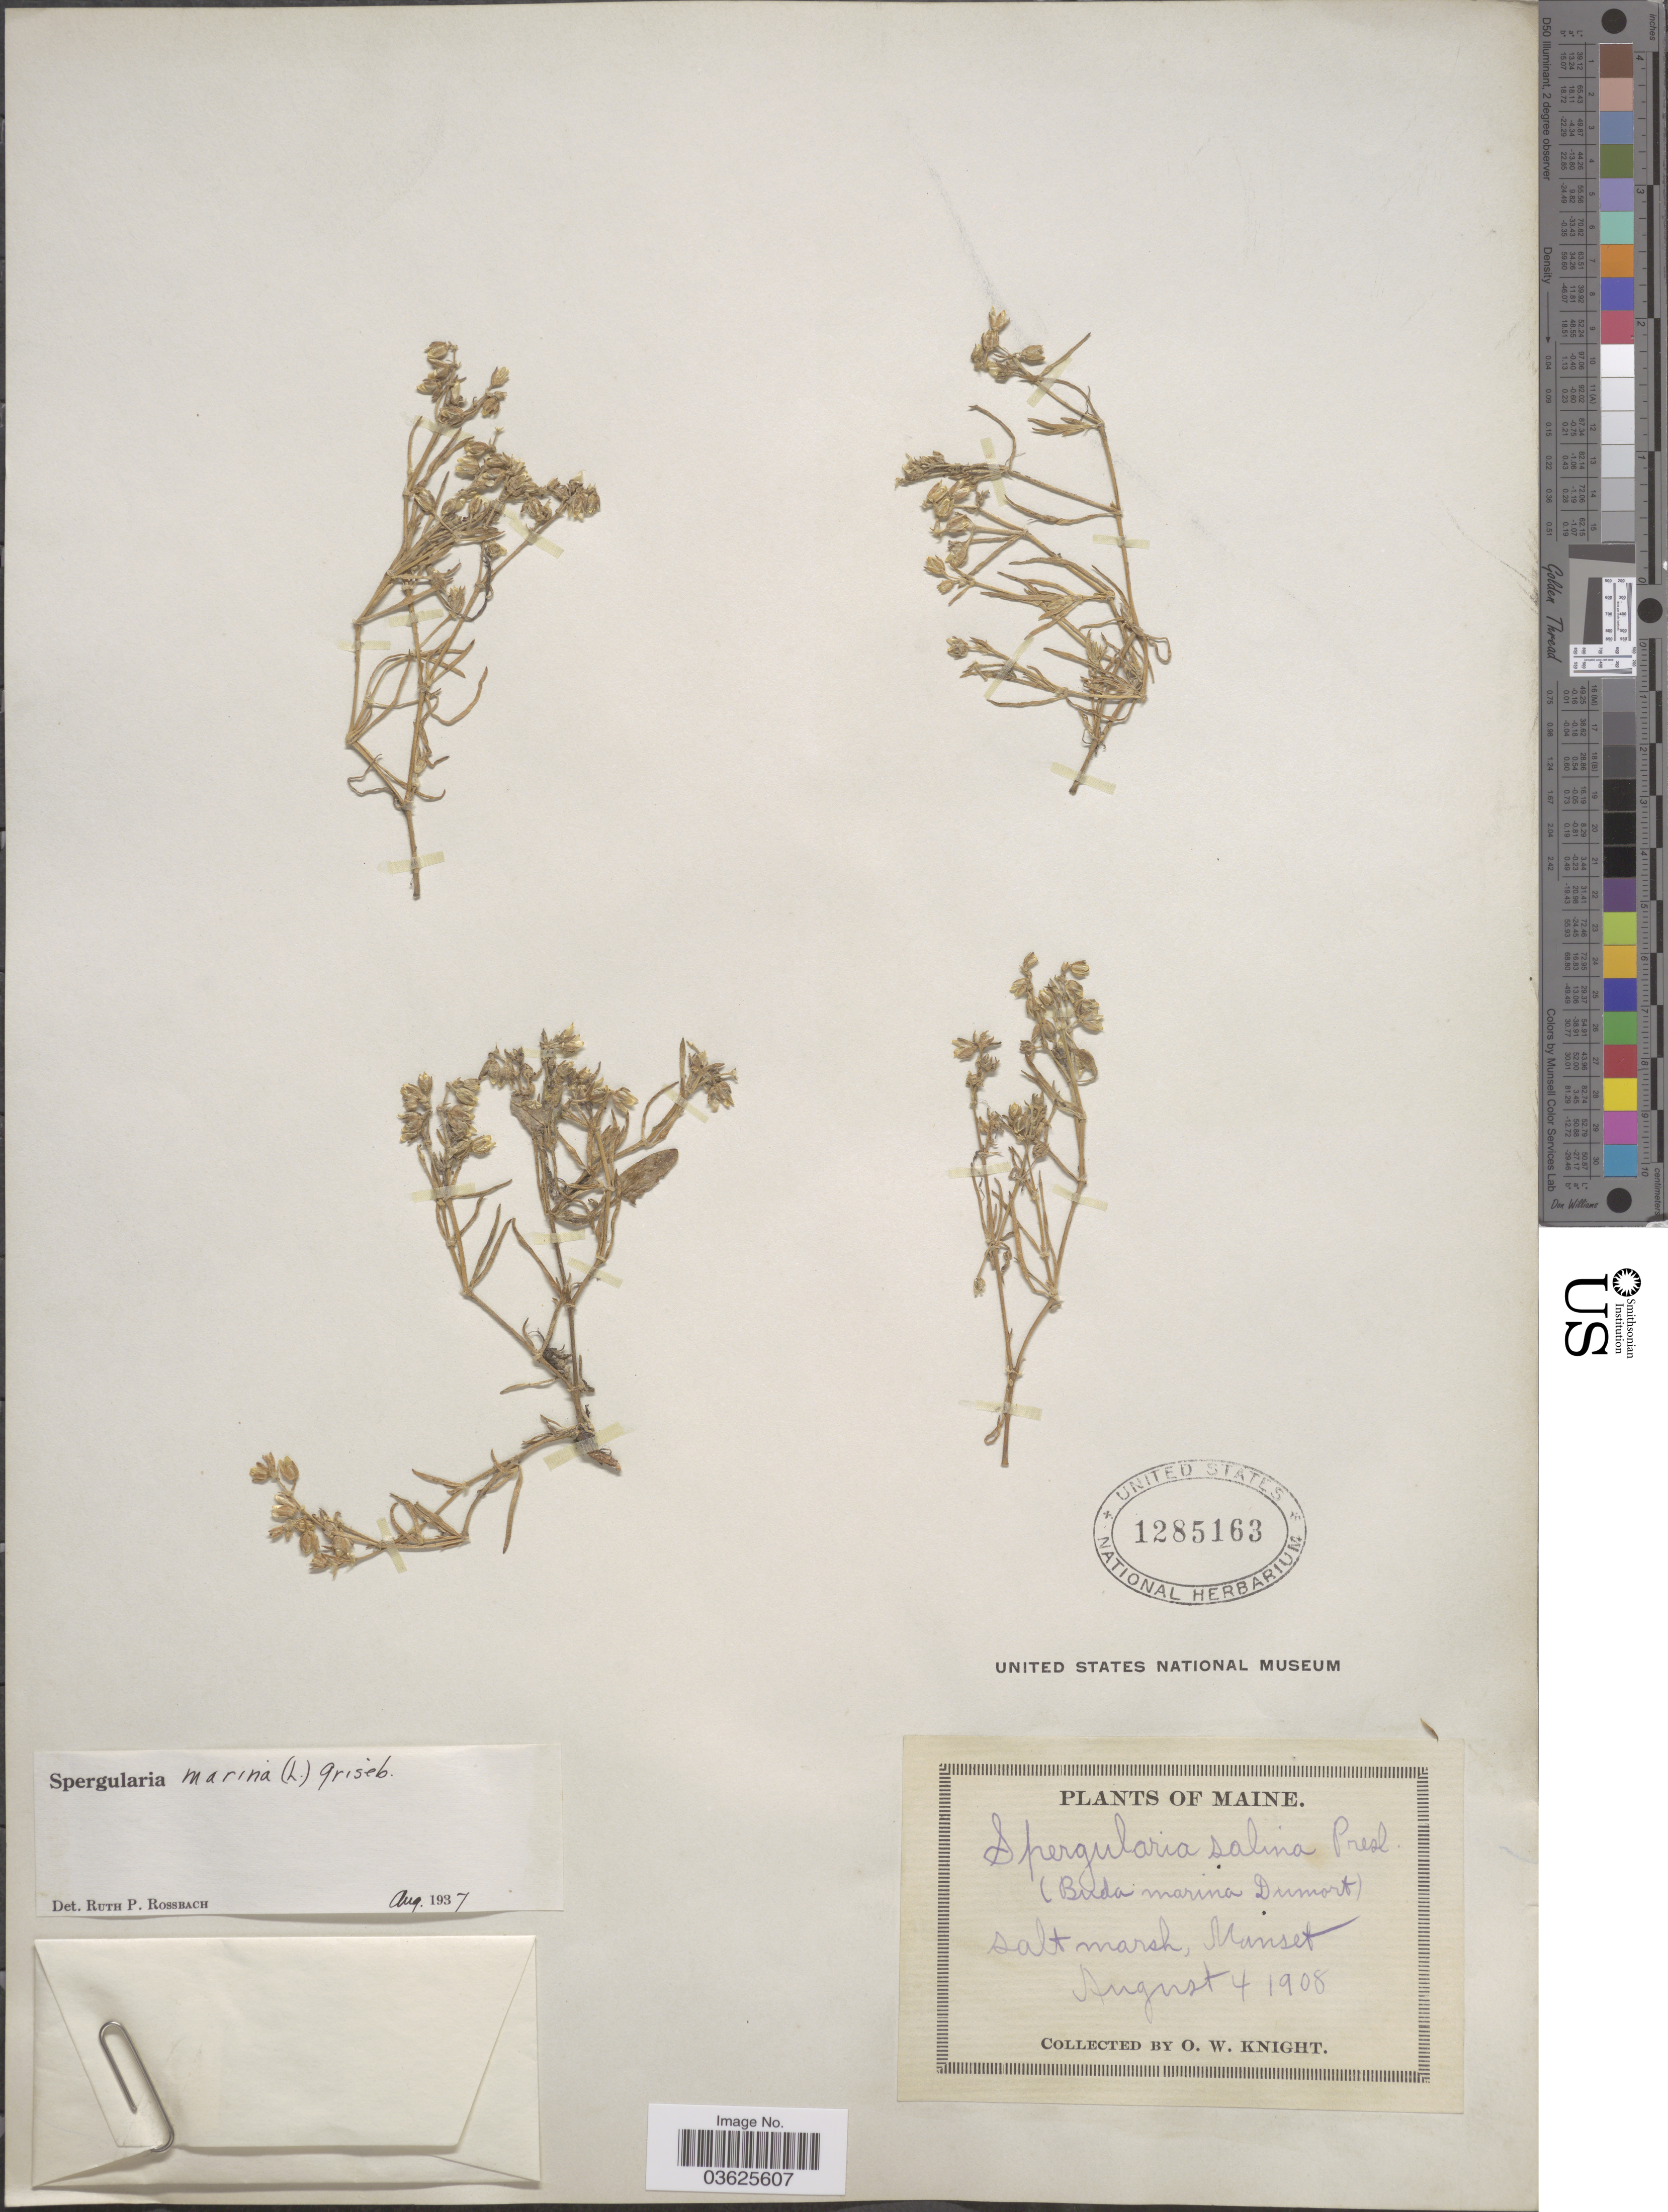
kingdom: Plantae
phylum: Tracheophyta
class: Magnoliopsida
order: Caryophyllales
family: Caryophyllaceae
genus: Spergularia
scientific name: Spergularia marina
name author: (L.) Griseb.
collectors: O. Knight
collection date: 1908-08-04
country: United States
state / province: Maine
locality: Manset.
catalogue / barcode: US 1285163